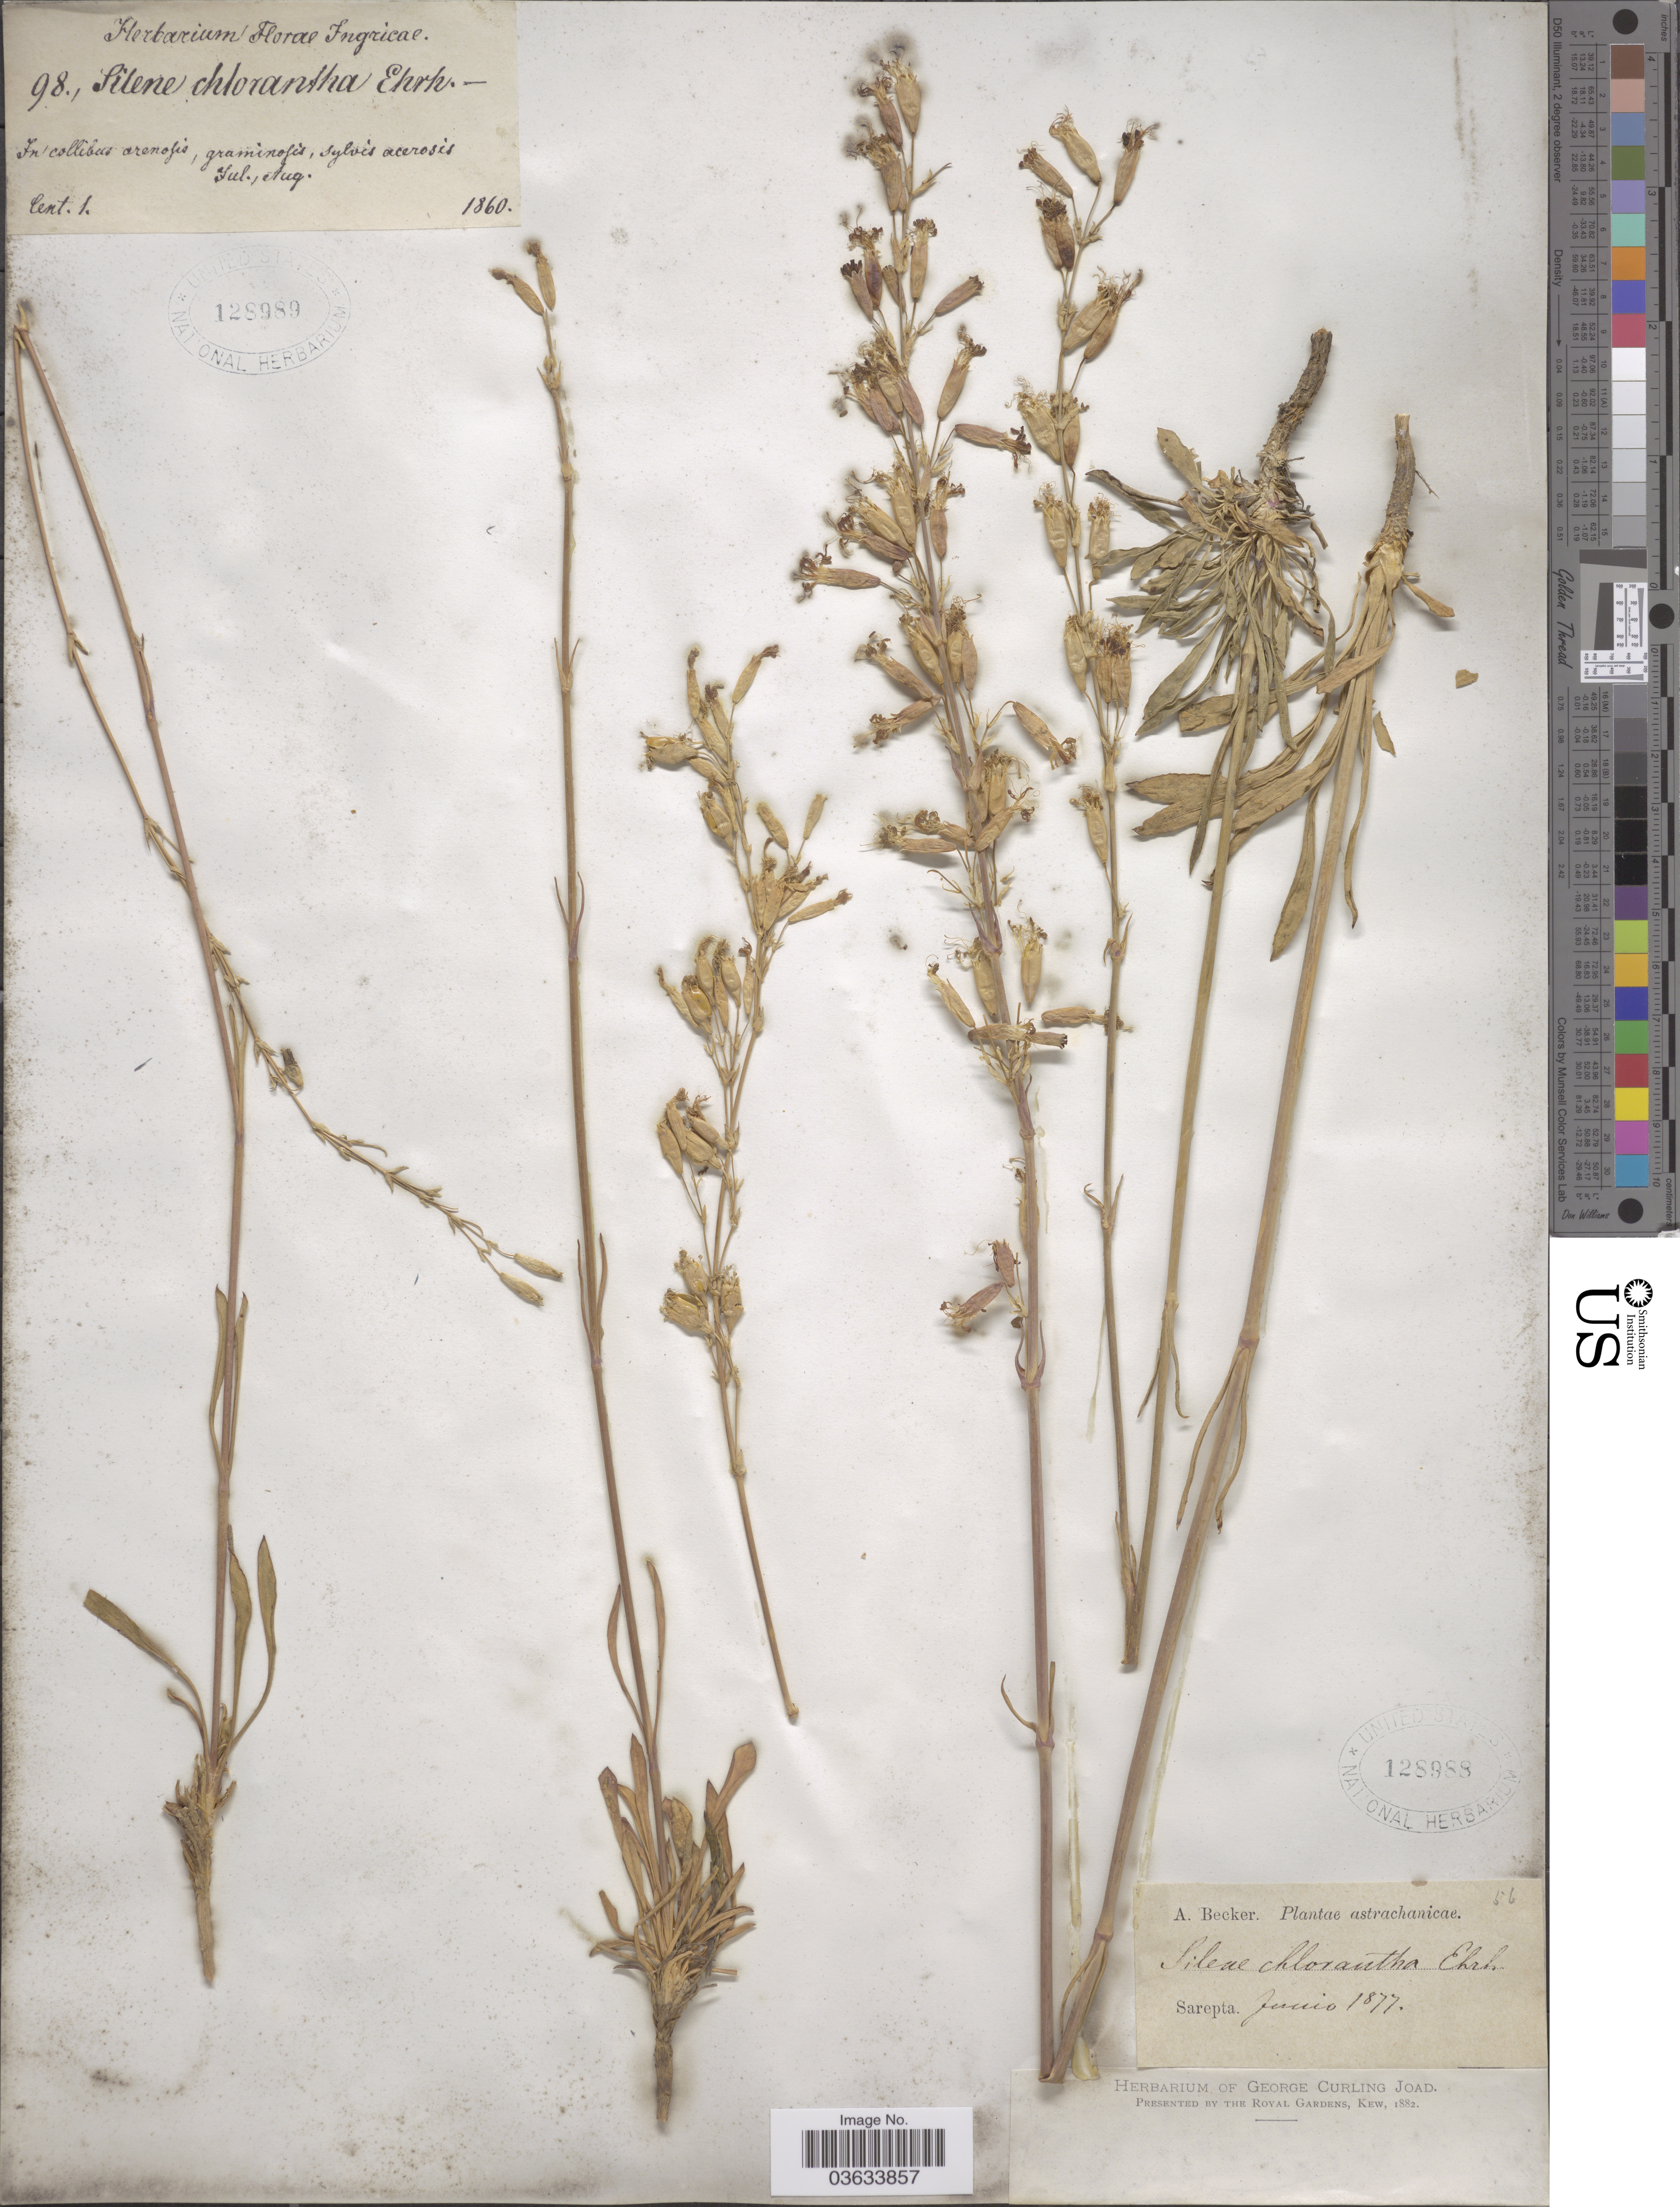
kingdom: Plantae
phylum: Tracheophyta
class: Magnoliopsida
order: Caryophyllales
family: Caryophyllaceae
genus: Silene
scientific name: Silene chlorantha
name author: (Willd.) Ehrh.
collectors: A. Becker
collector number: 56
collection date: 1877-06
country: Russian Federation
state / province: Volgograd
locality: Astrachanicae. Sarepta.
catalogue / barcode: US 128988